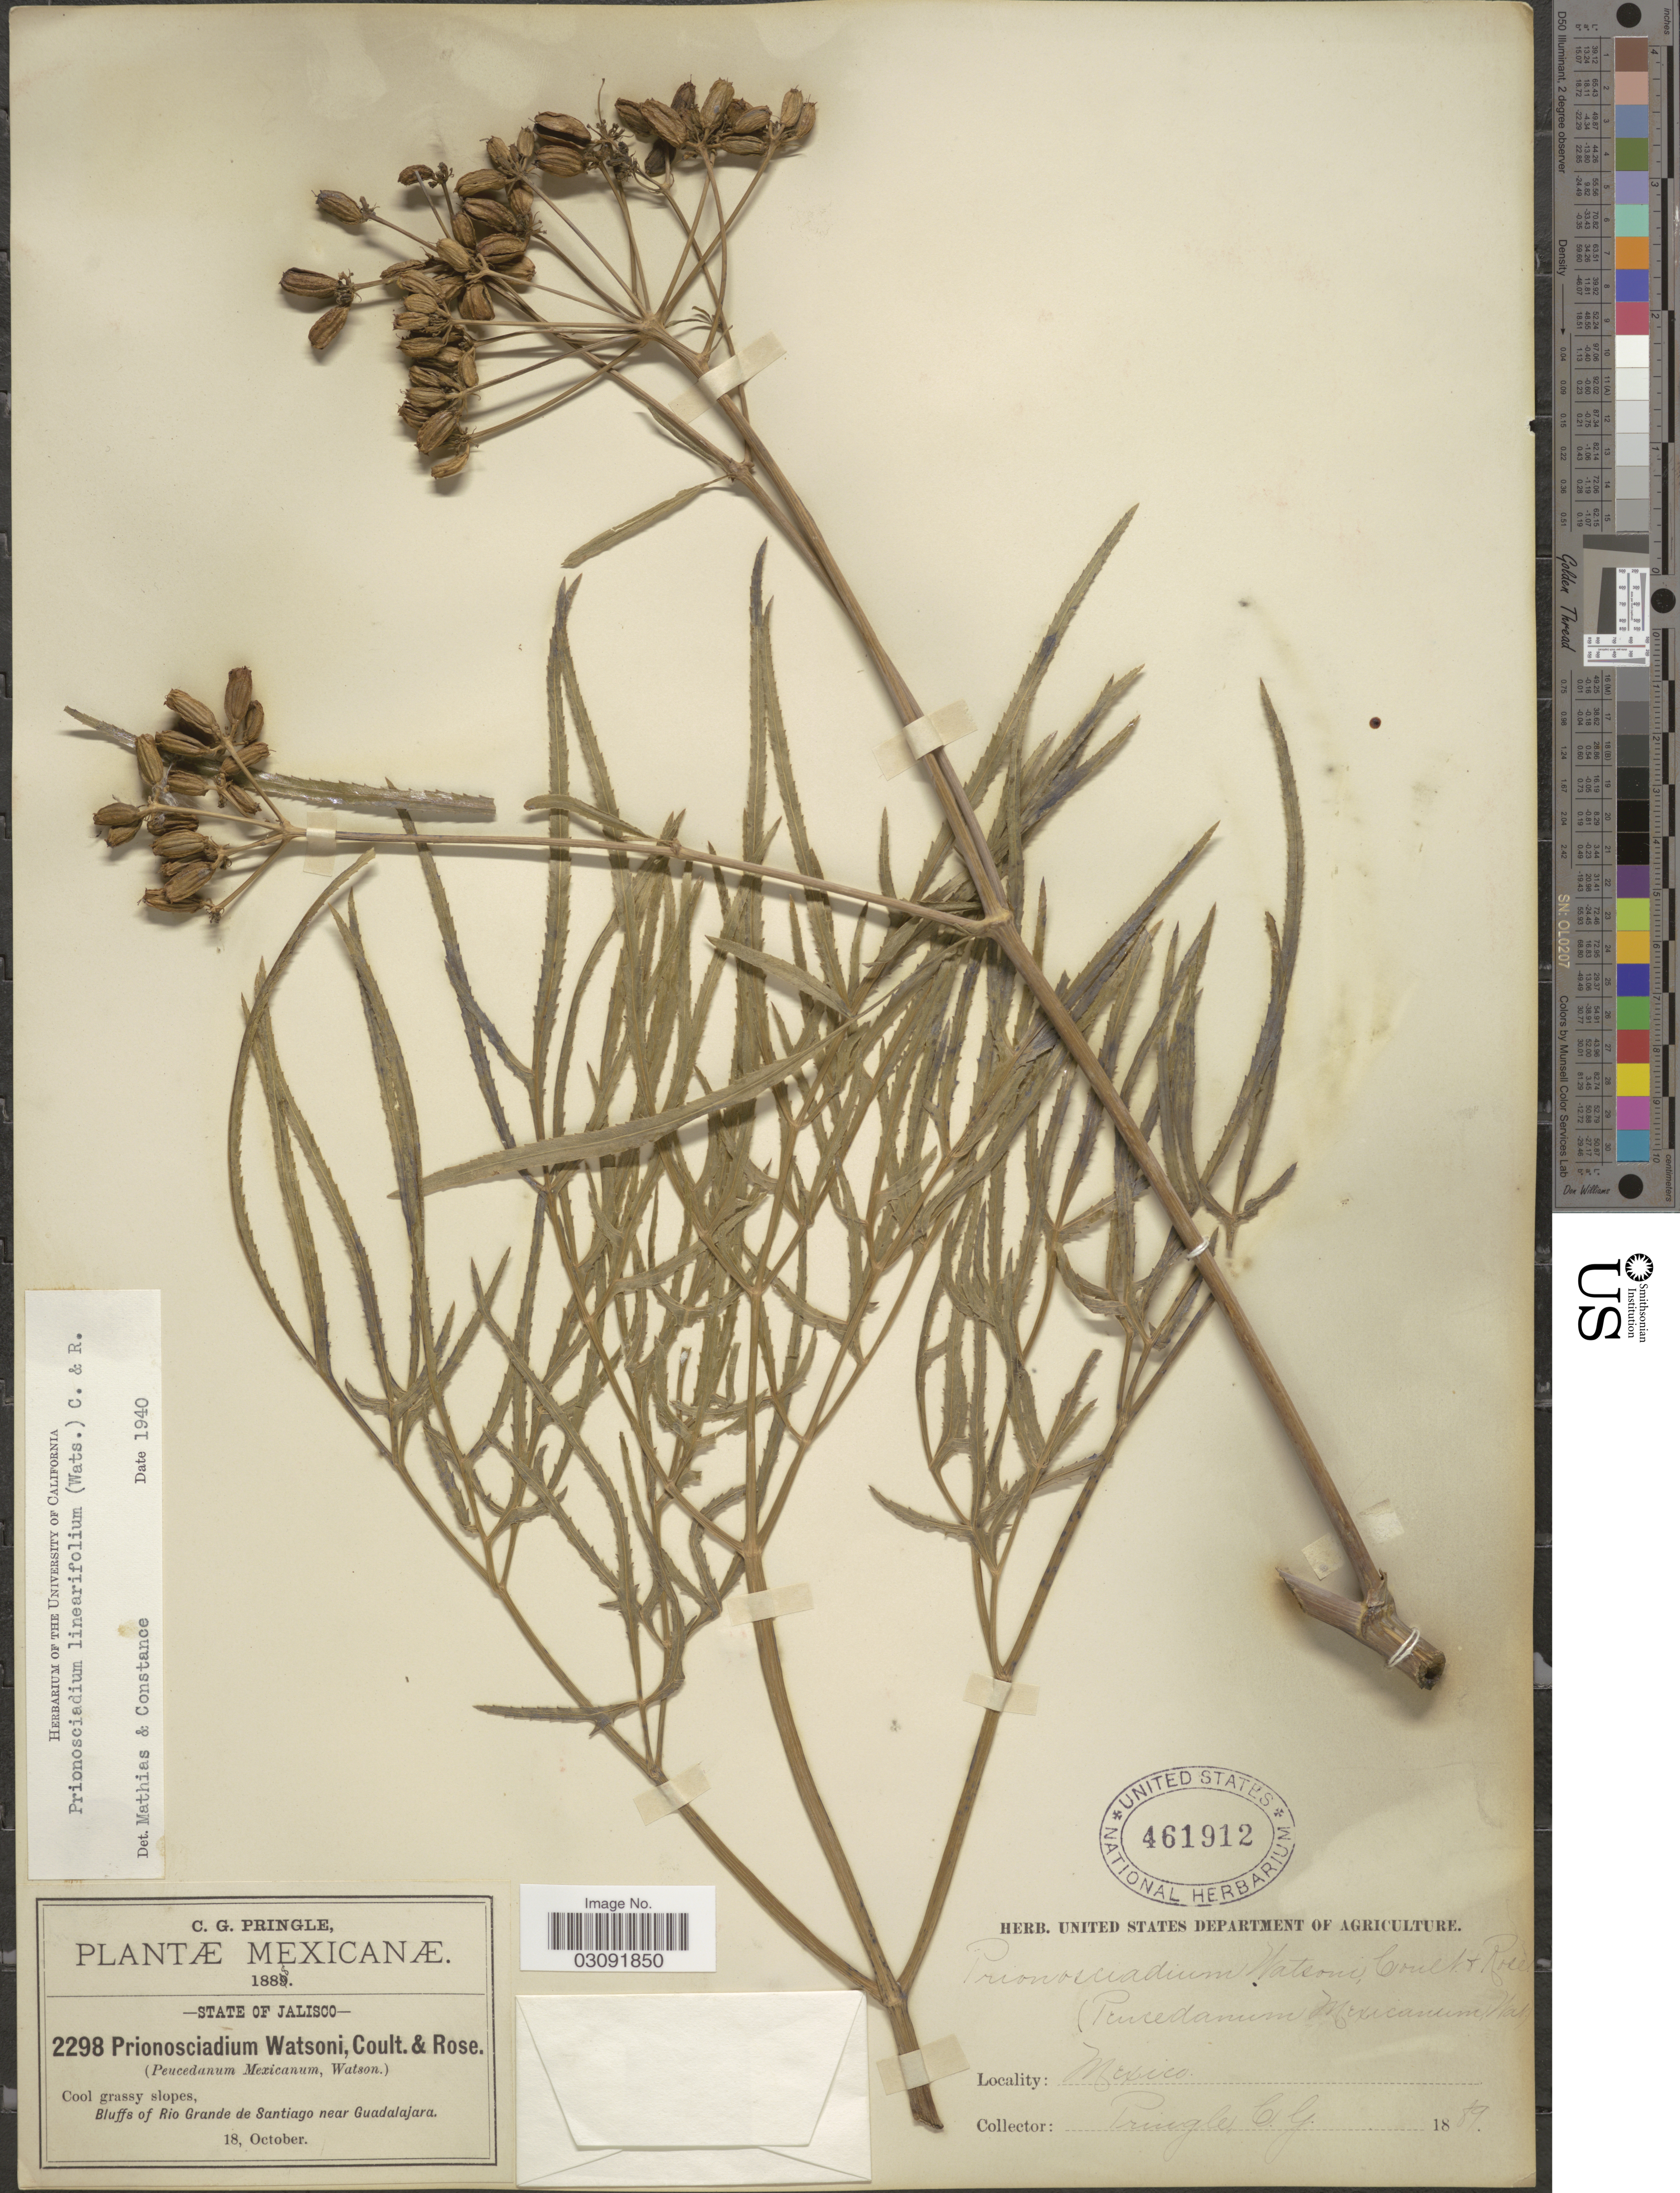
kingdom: Plantae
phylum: Tracheophyta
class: Magnoliopsida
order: Apiales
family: Apiaceae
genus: Prionosciadium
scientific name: Prionosciadium linearifolium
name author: (S. Watson) J.M. Coult. & Rose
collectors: C. G. Pringle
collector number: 2298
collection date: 1888-10-18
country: Mexico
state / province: Jalisco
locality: Bluffs of Rio Grande de Santiago near Guadalajara.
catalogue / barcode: US 461912